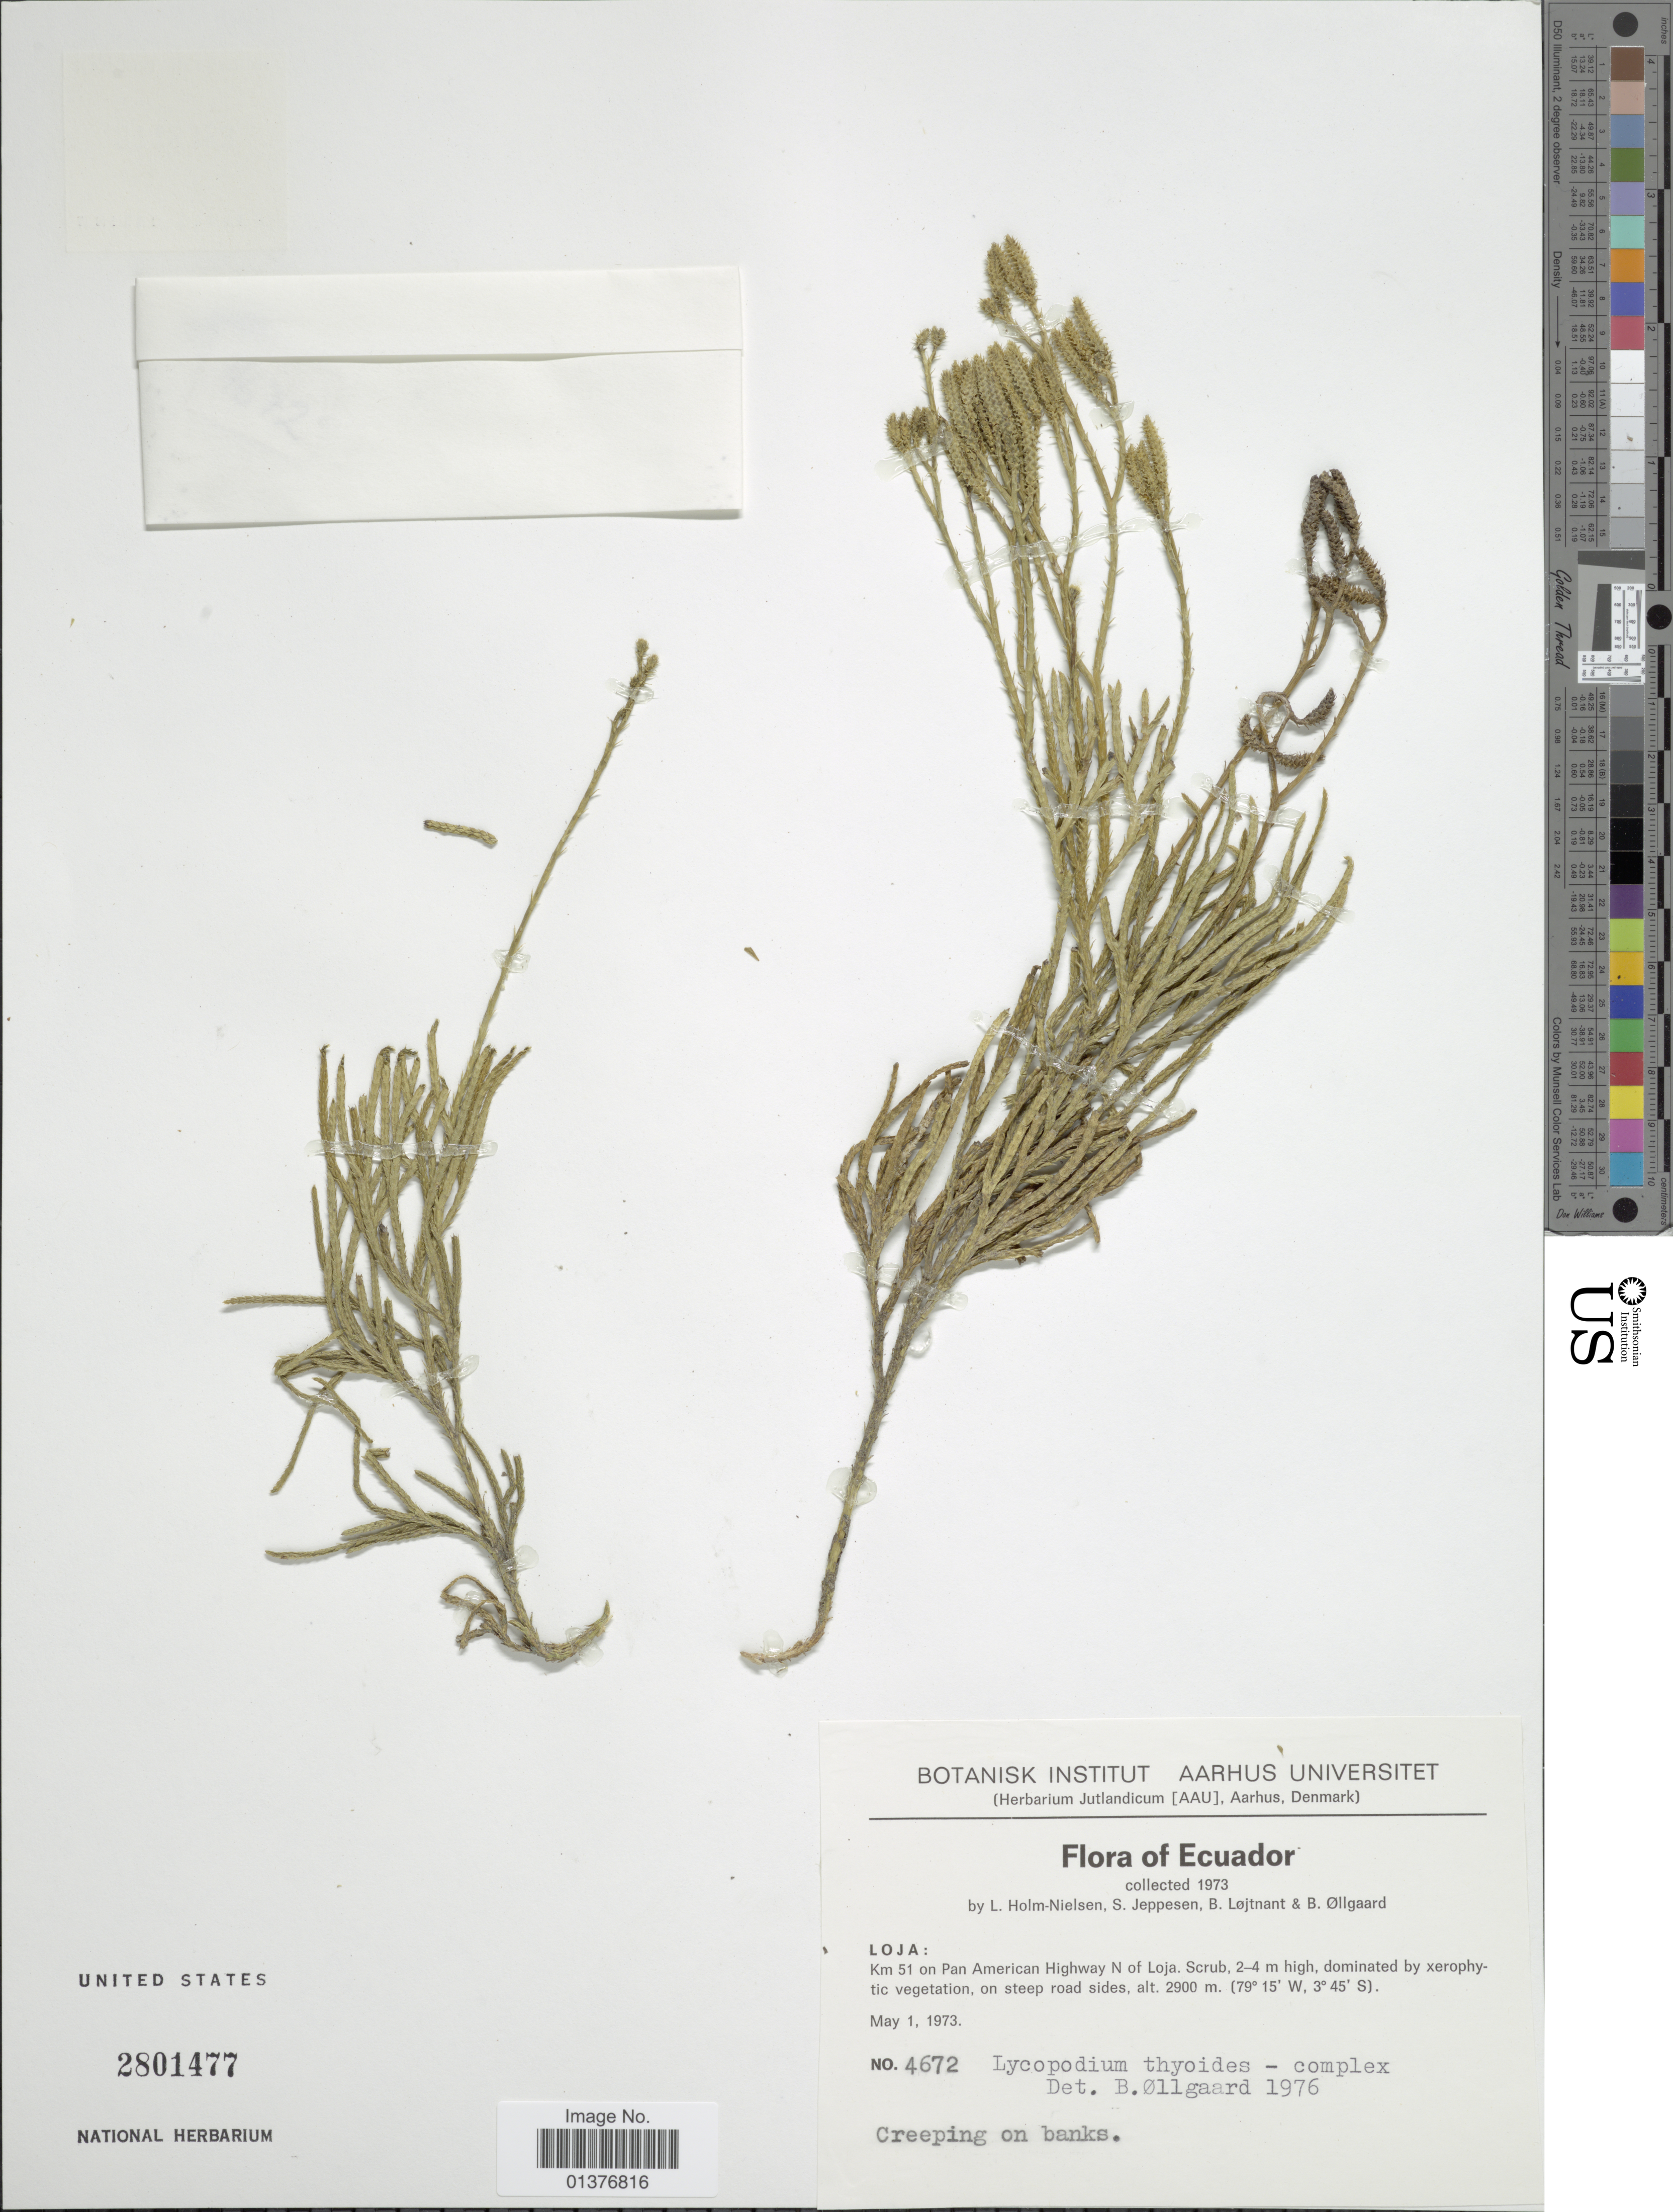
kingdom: Plantae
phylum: Tracheophyta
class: Lycopodiopsida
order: Lycopodiales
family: Lycopodiaceae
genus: Diphasiastrum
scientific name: Diphasiastrum thyoides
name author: (Humb. & Bonpl. ex Willd.) Holub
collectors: L. B. Holm-Nielsen, S. Jeppesen, B. Löjtnant & B. Øllgaard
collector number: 4672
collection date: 1973-05-01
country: Ecuador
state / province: Loja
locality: Km 51 on Pan American Highway N of Loja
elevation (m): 2900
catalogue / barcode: US 2801477